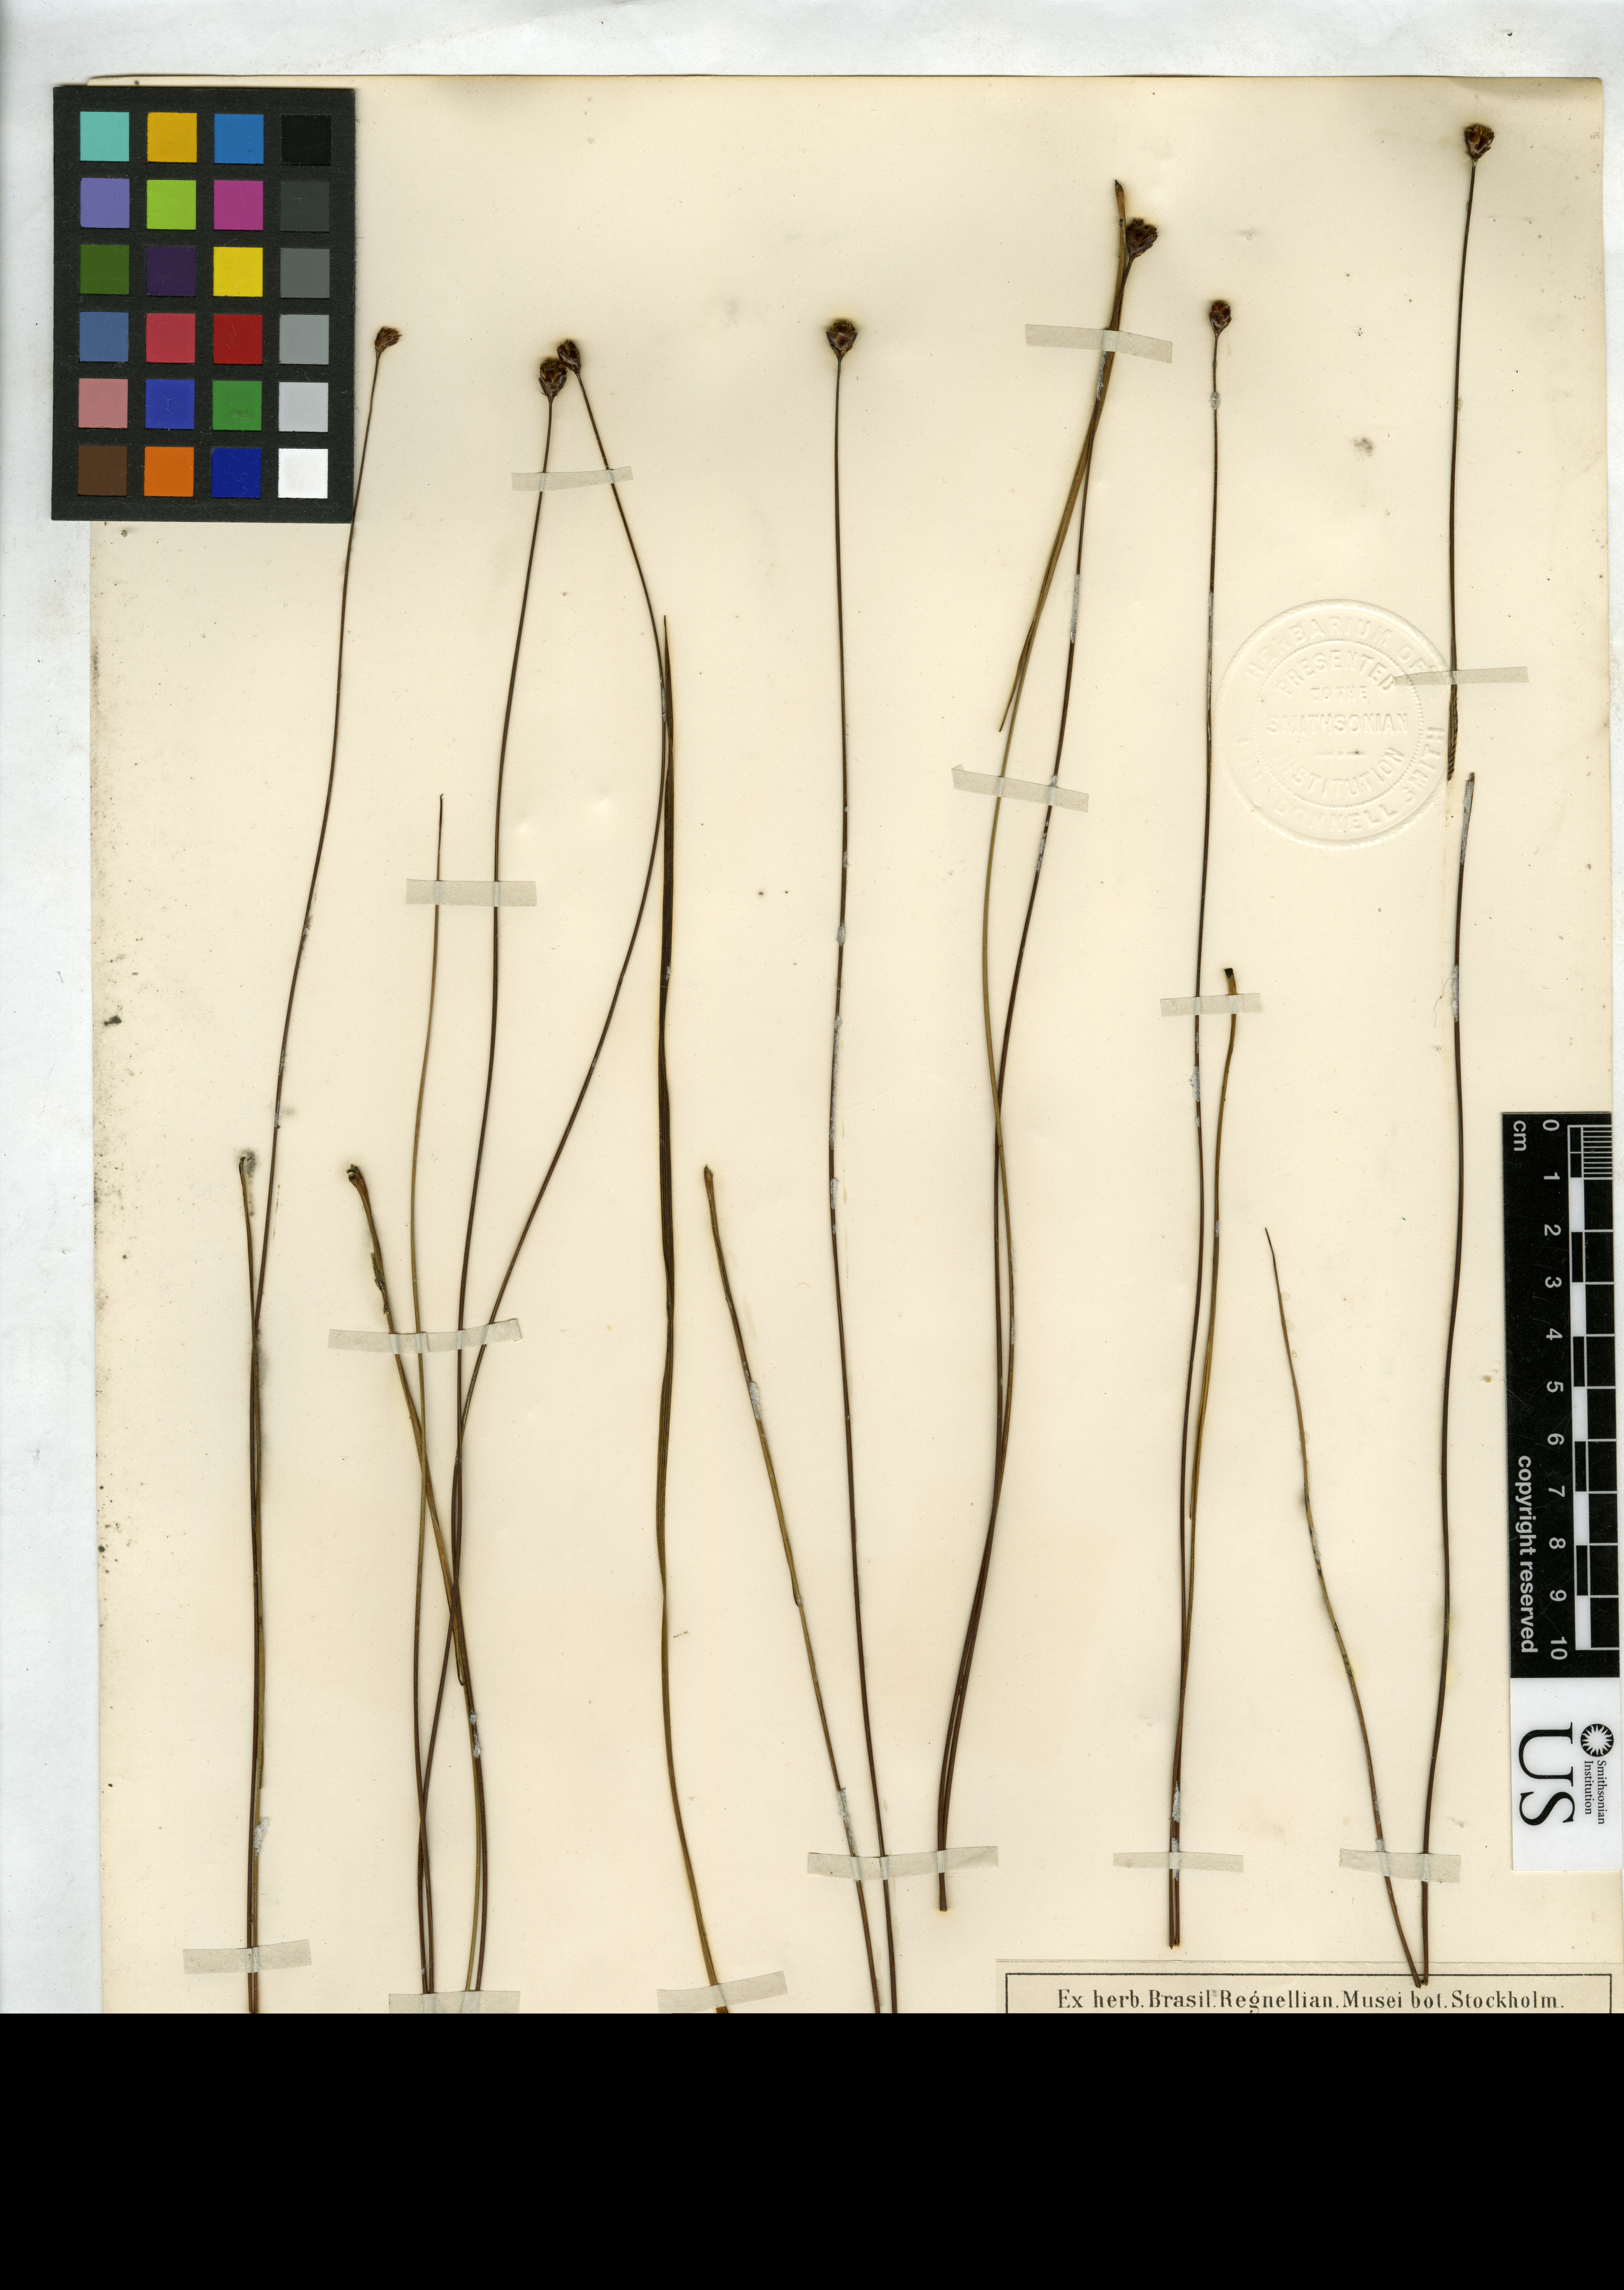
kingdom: Plantae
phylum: Tracheophyta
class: Liliopsida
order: Poales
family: Xyridaceae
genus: Xyris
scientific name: Xyris simulans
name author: L.A. Nilsson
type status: Isosyntype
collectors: A. F. Regnell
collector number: III 1276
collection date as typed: Mar 1845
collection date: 1845-03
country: Brazil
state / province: Minas Gerais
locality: Caldas.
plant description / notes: Nilsson's syntypes of Xyris simulans (Malme 1428, Regnell 1276) represented a mixture of two species according to Malme, who segregated some of these specimens as the separate taxon Xyris commixta.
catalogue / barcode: US 938111